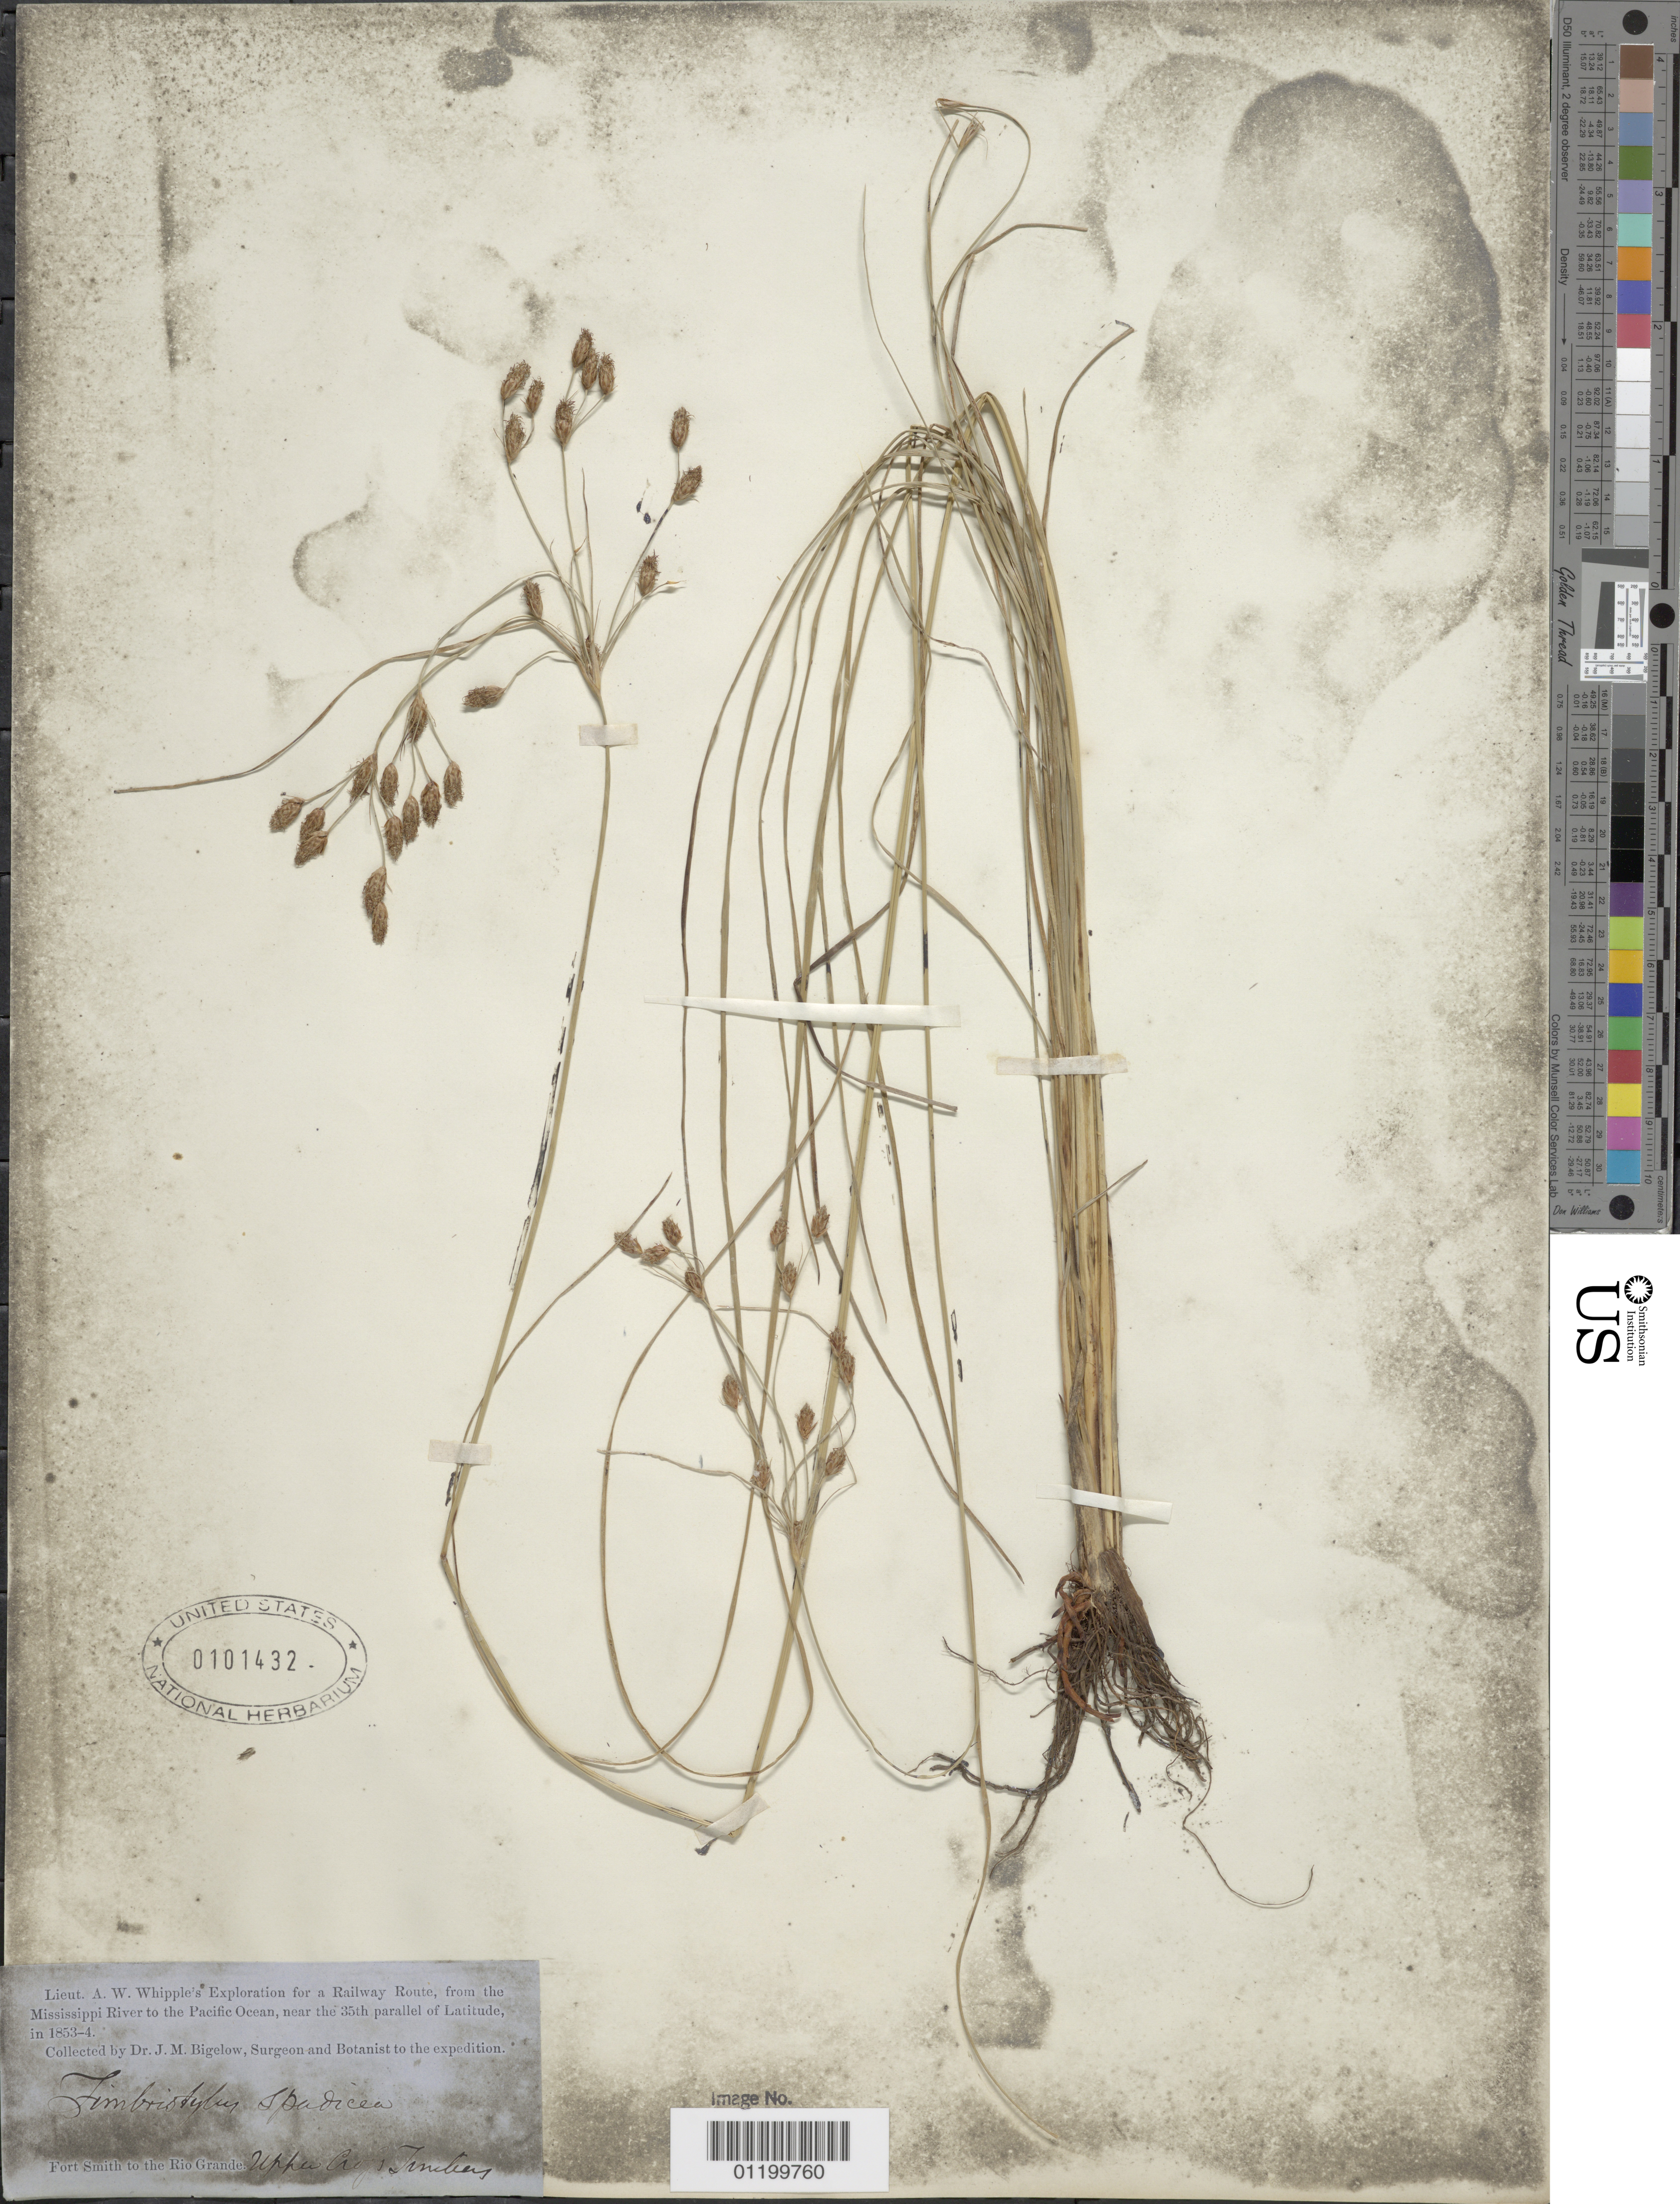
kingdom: Plantae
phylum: Tracheophyta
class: Liliopsida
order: Poales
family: Cyperaceae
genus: Fimbristylis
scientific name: Fimbristylis spadicea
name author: (L.) Vahl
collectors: J. M. Bigelow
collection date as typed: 1853 to -- --- 1854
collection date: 1853/1854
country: United States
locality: Fort Smith to the Rio Grande.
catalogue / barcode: US 101432